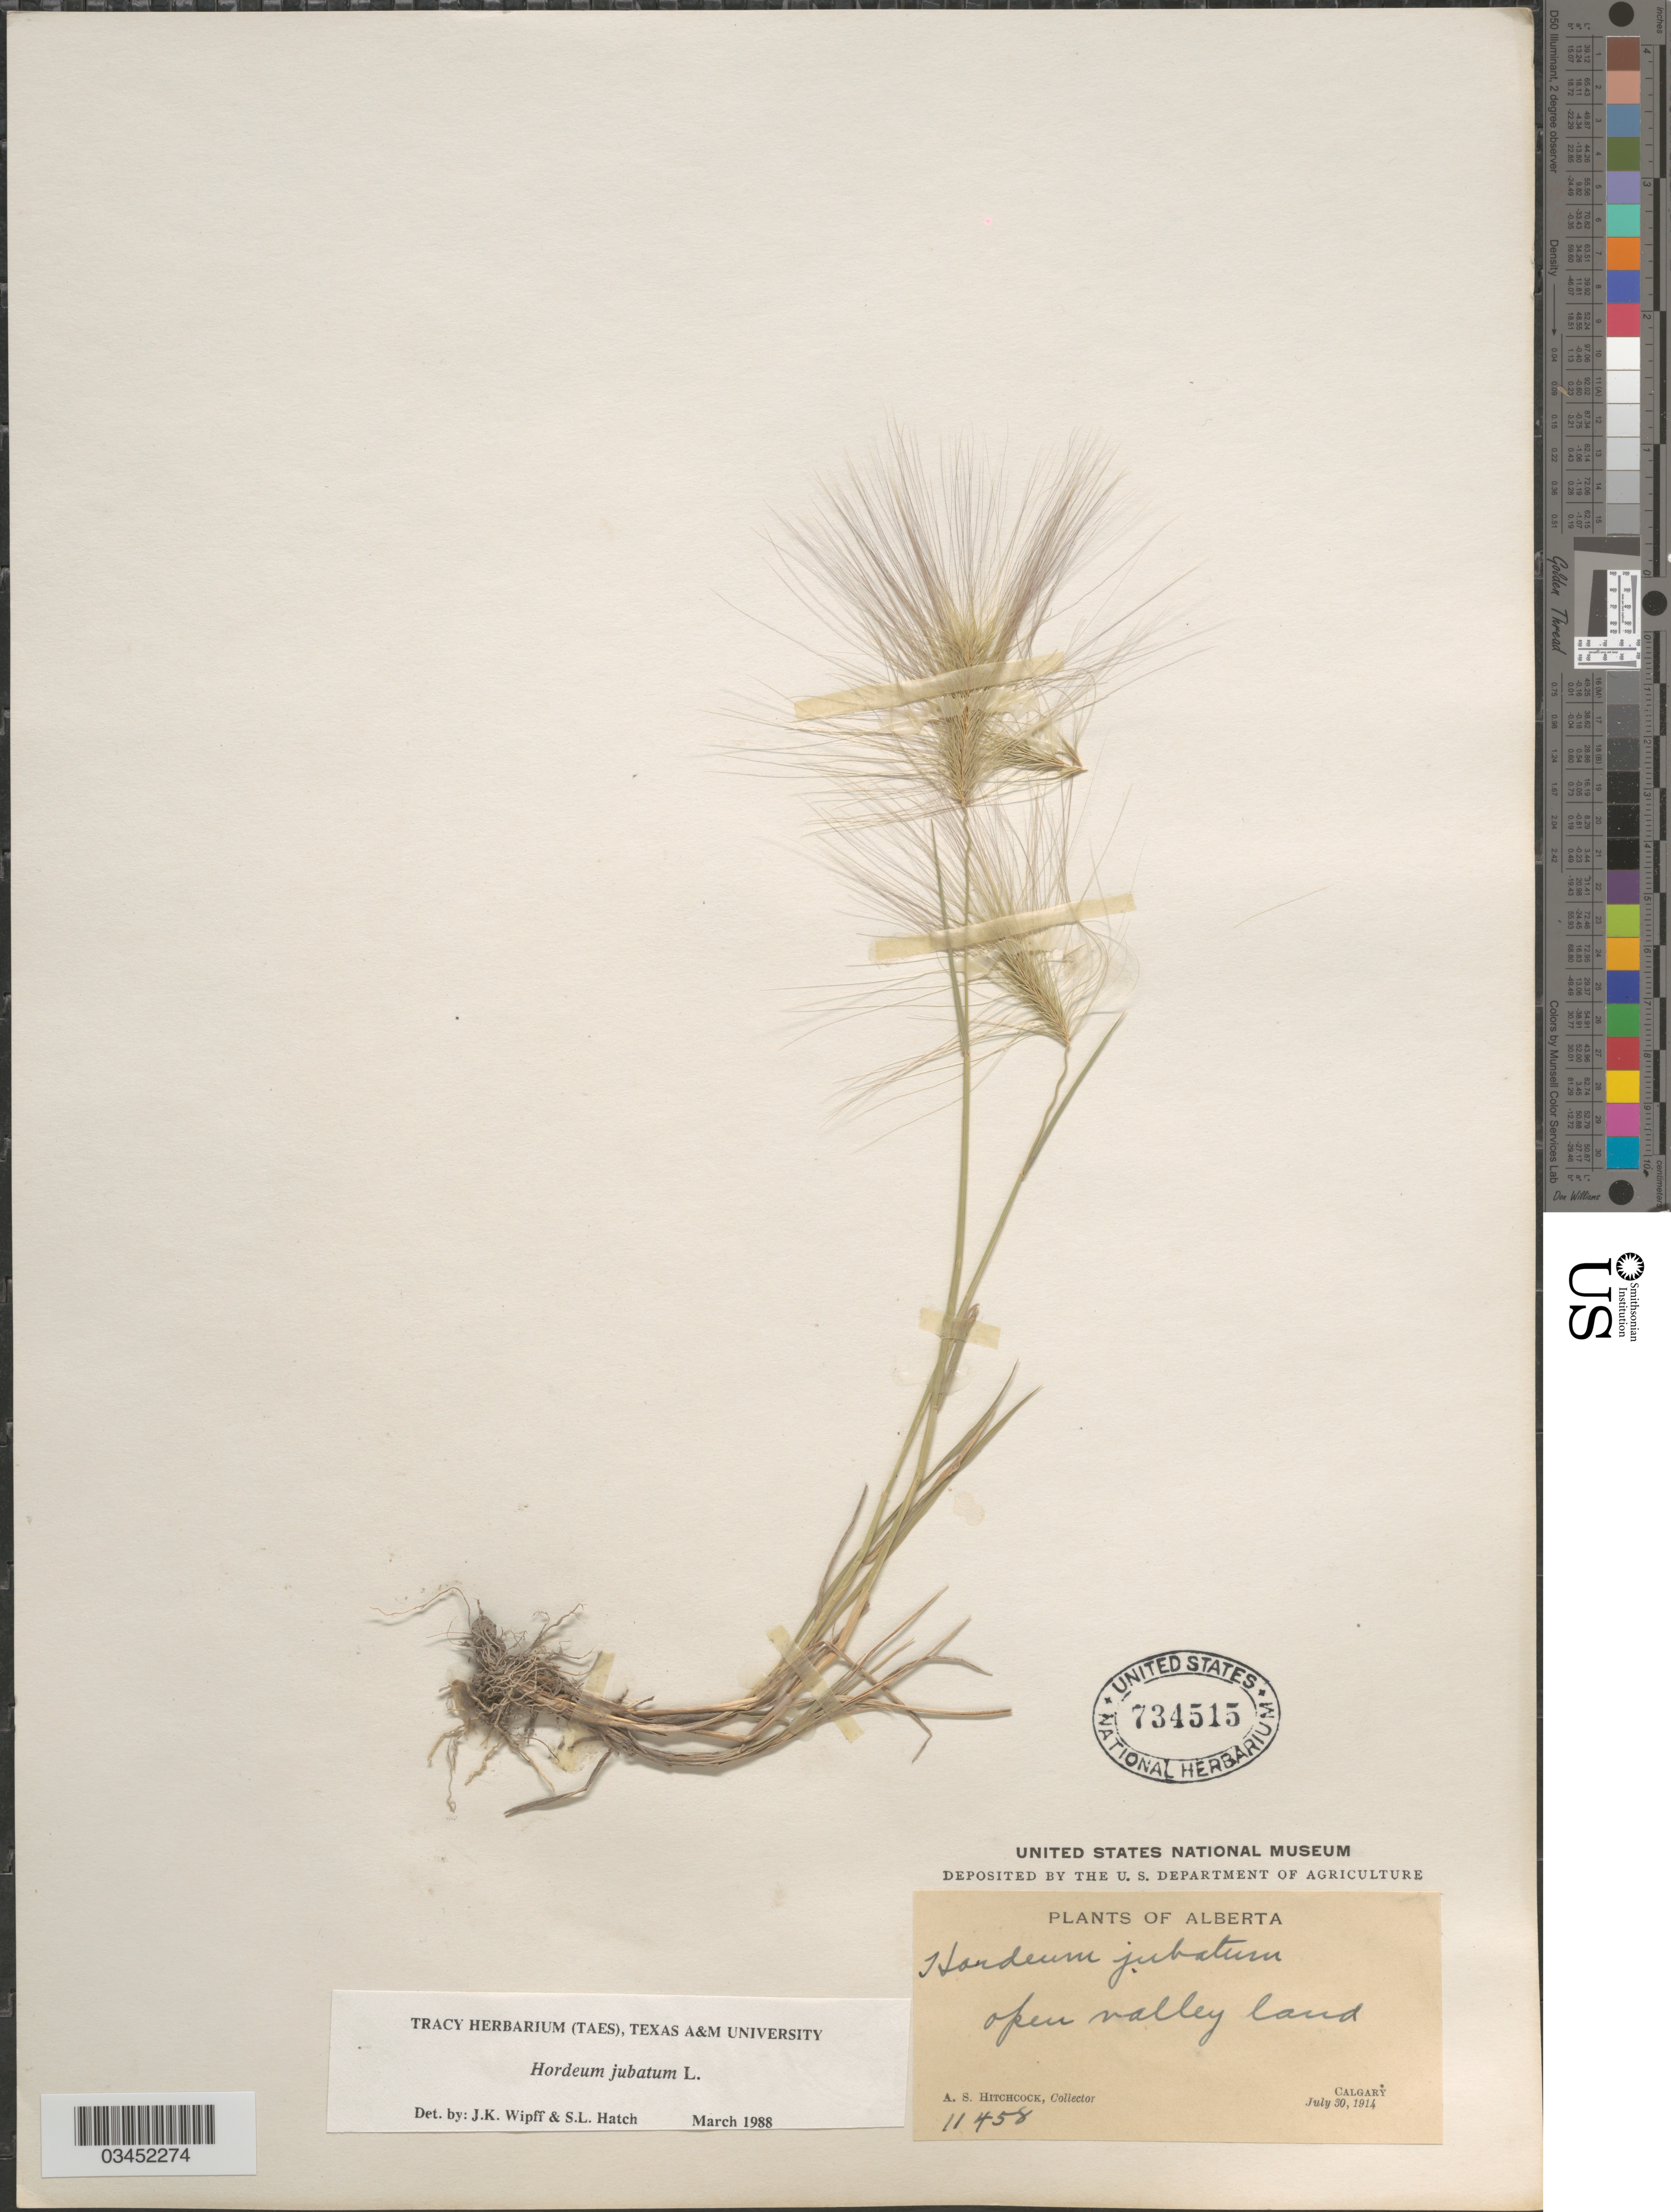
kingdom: Plantae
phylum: Tracheophyta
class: Liliopsida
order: Poales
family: Poaceae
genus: Hordeum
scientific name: Hordeum jubatum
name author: L.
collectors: A. S. Hitchcock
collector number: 11458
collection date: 1914-07-30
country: Canada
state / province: Alberta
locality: Open valley land. Calgary.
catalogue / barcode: US 734515